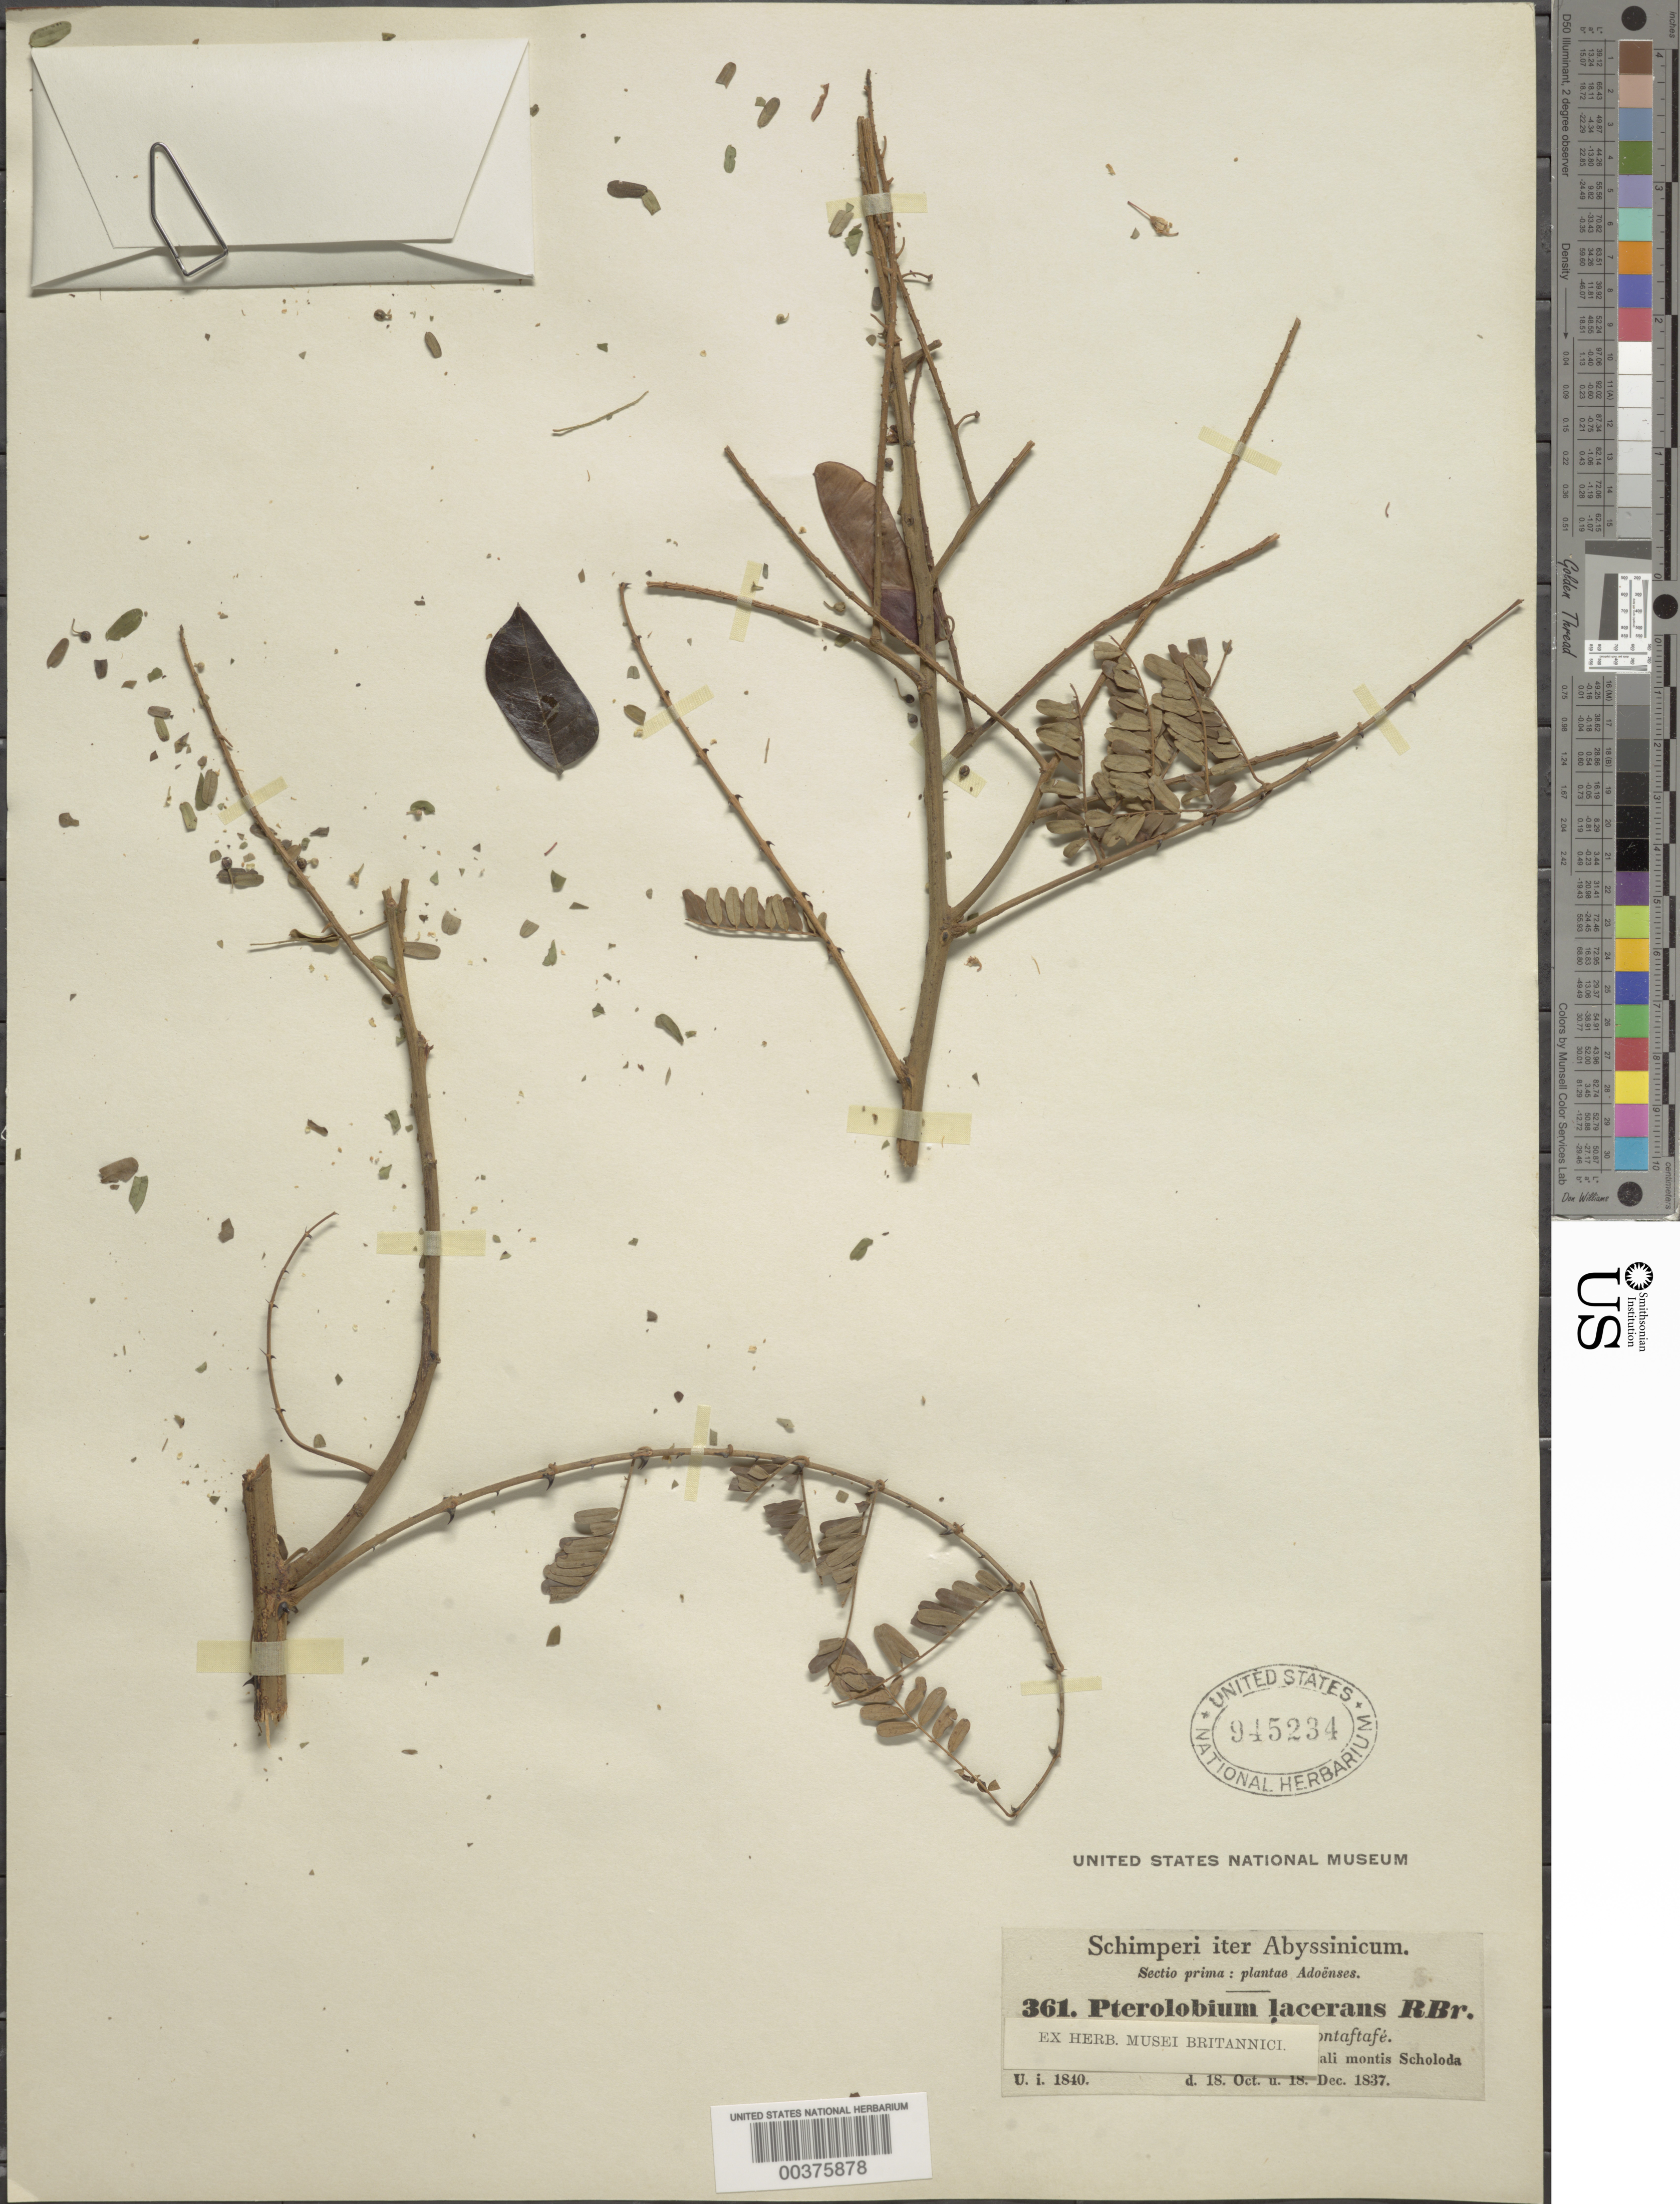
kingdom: Plantae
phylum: Tracheophyta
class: Magnoliopsida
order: Fabales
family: Fabaceae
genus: Pterolobium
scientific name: Pterolobium stellatum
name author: (Forssk.) Brenan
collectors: G. W. Schimper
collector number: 361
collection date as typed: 18 Oct 1837 to 18 Dec 1837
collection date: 1837-10-18/1837-12-18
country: Ethiopia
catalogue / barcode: US 945234